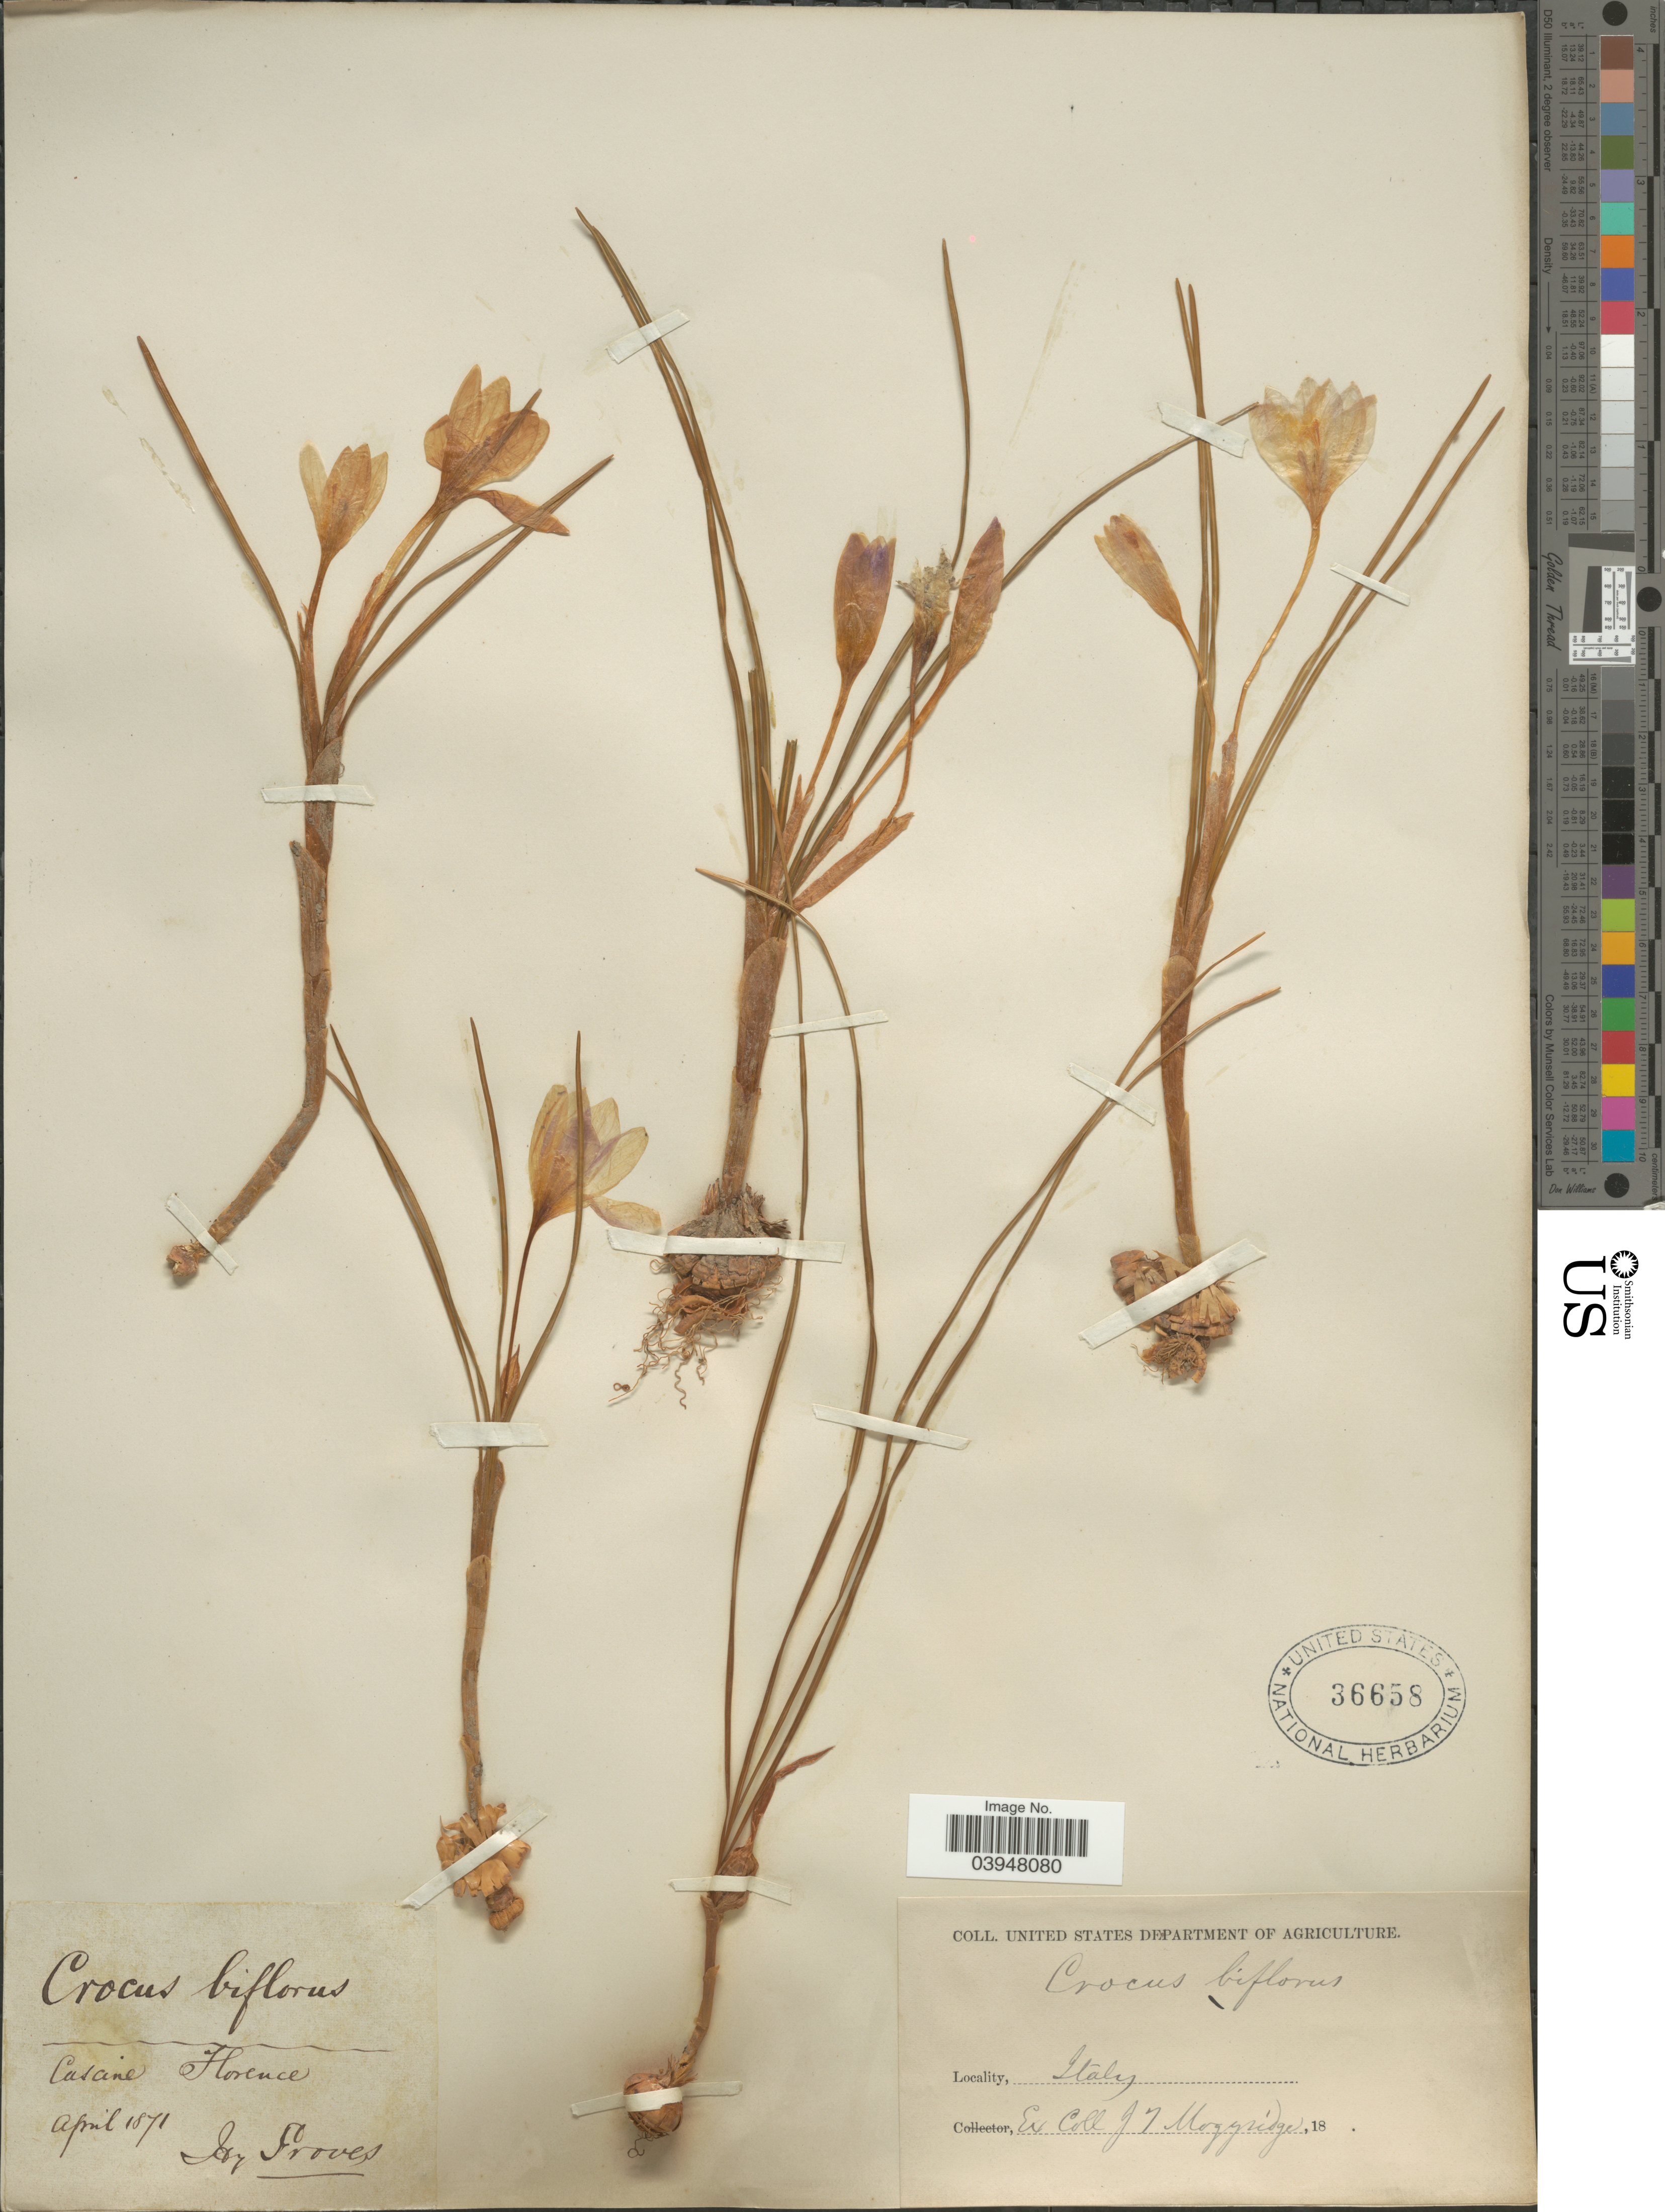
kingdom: Plantae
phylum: Tracheophyta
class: Liliopsida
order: Asparagales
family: Iridaceae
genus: Crocus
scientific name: Crocus biflorus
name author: Mill.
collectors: -. Groves & J. T. Moggridge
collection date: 1871-04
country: Italy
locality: Cascine Florence.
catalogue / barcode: US 36658